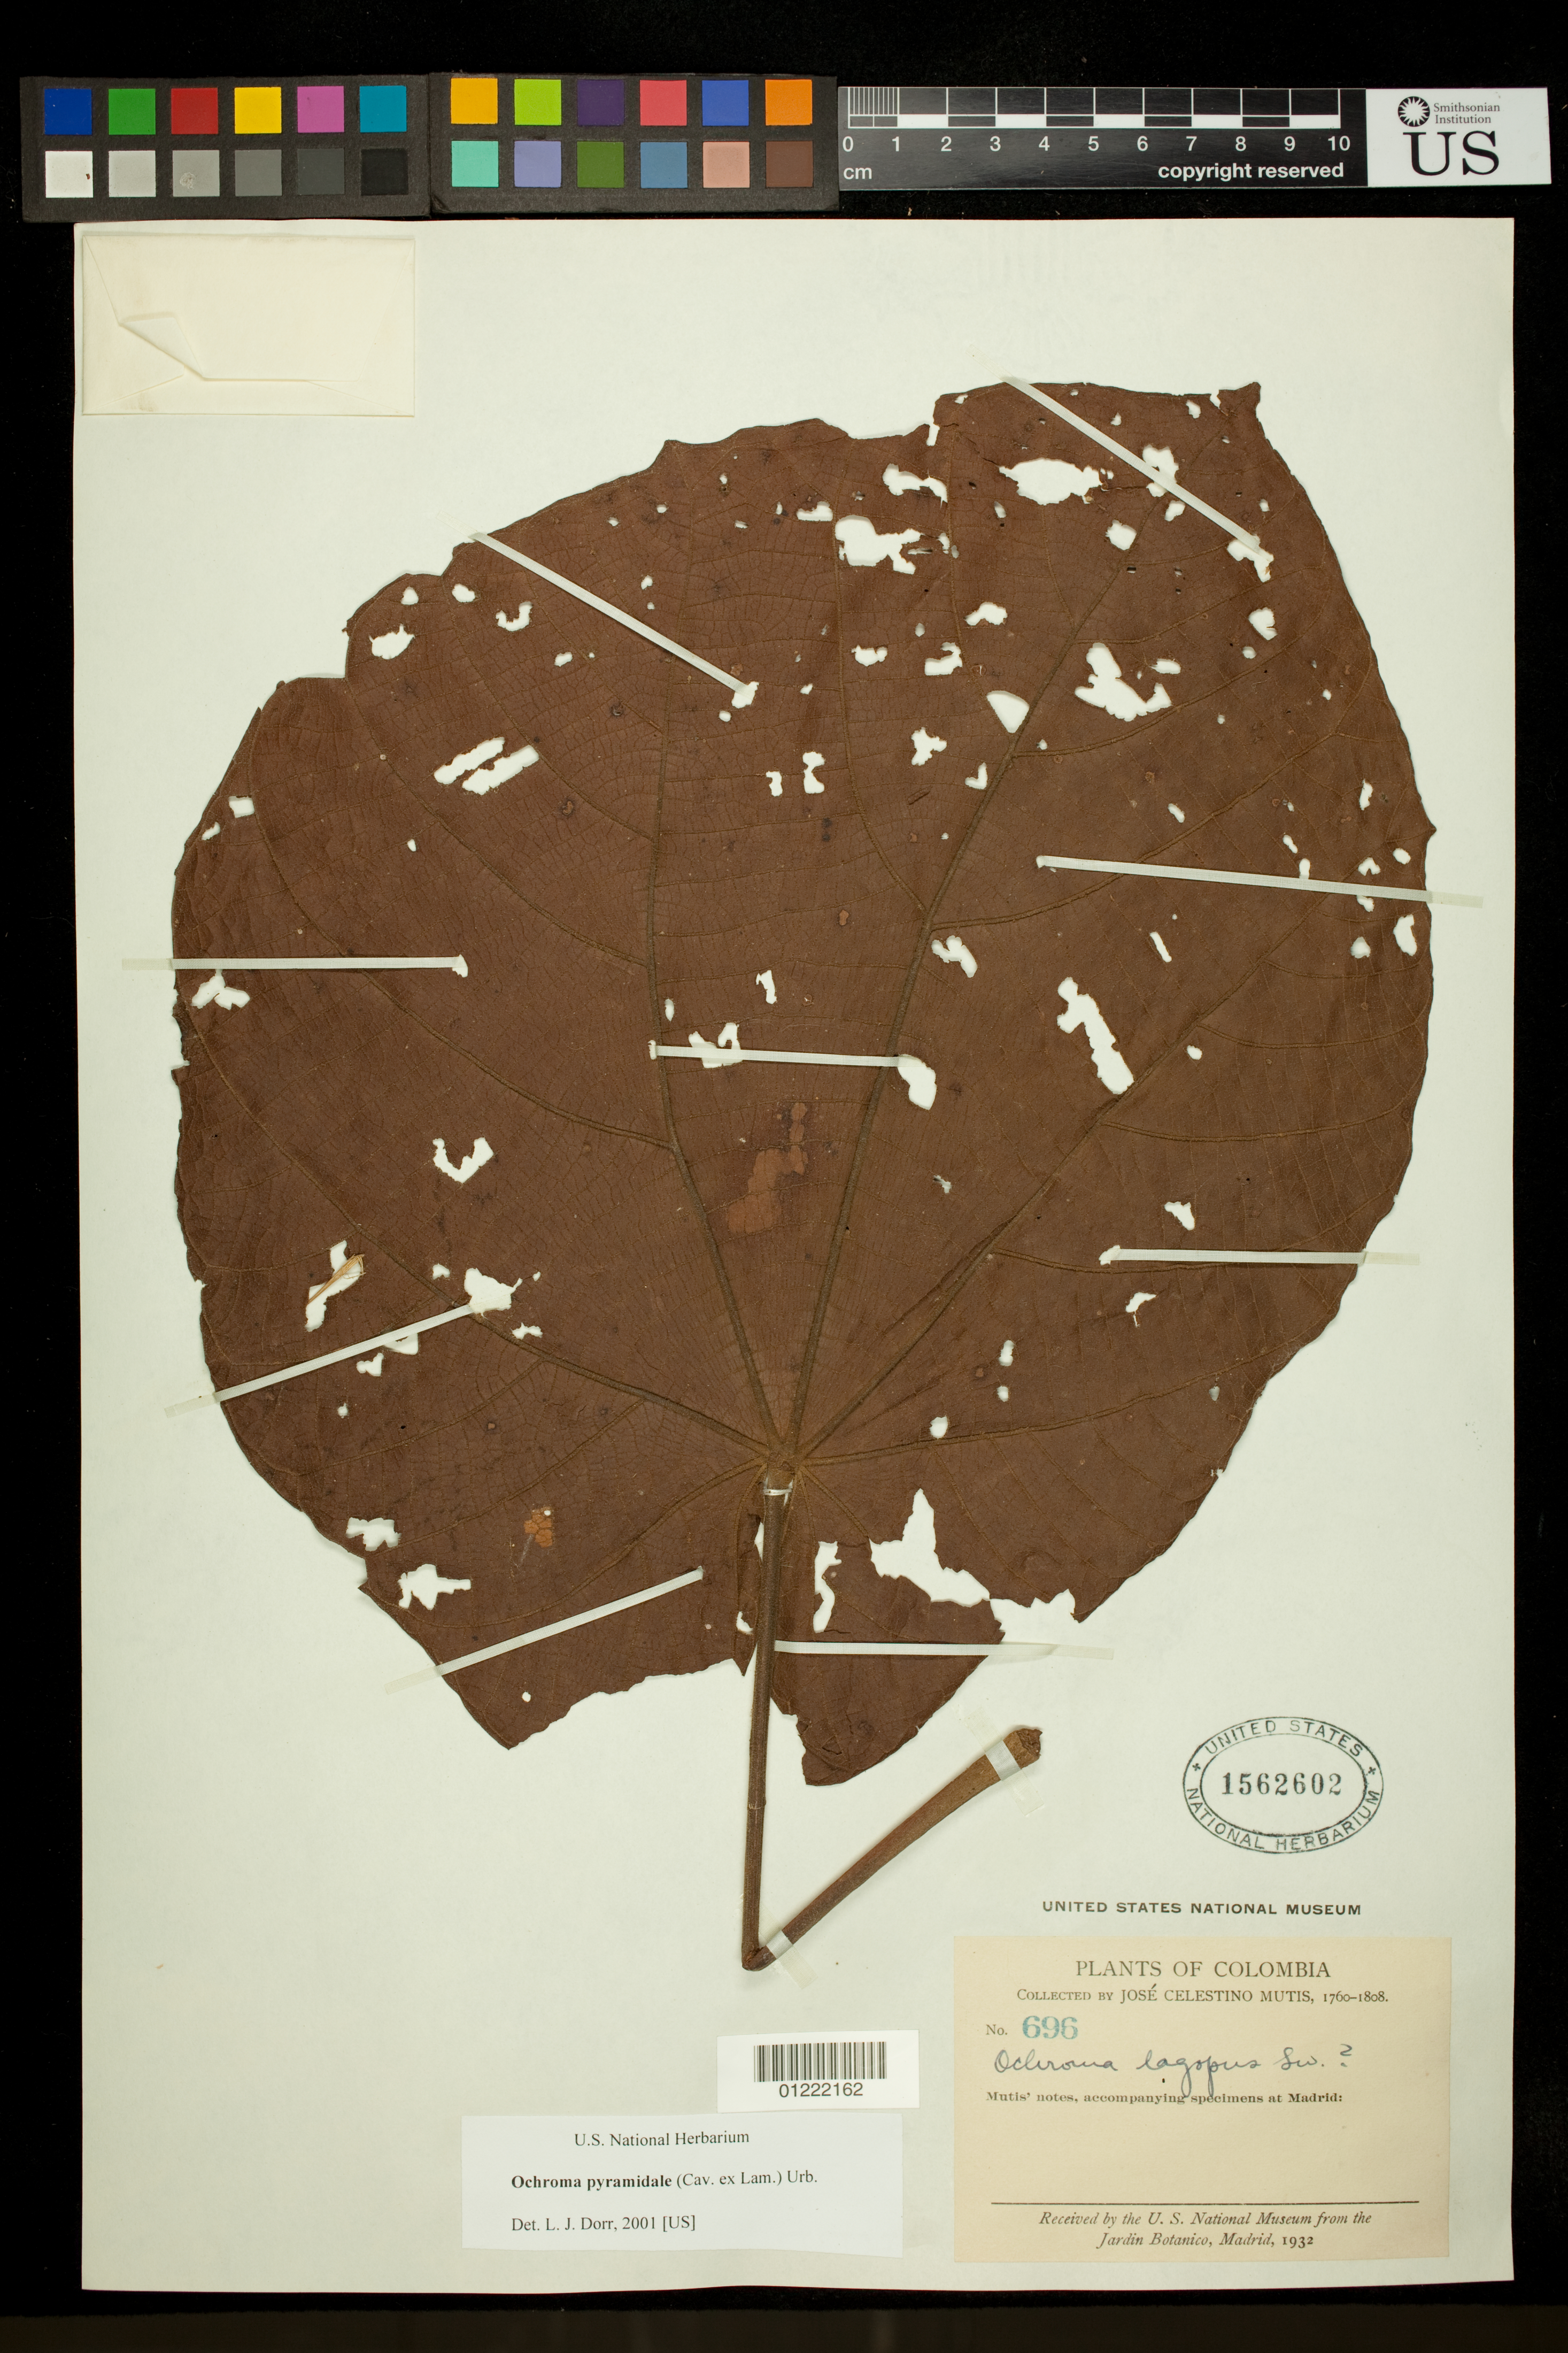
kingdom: Plantae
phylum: Tracheophyta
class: Magnoliopsida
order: Malvales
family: Malvaceae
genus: Ochroma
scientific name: Ochroma pyramidale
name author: (Cav. ex Lam.) Urb.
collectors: J. C. B. Mutis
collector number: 696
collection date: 1760/1808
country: Colombia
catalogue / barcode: US 1562602